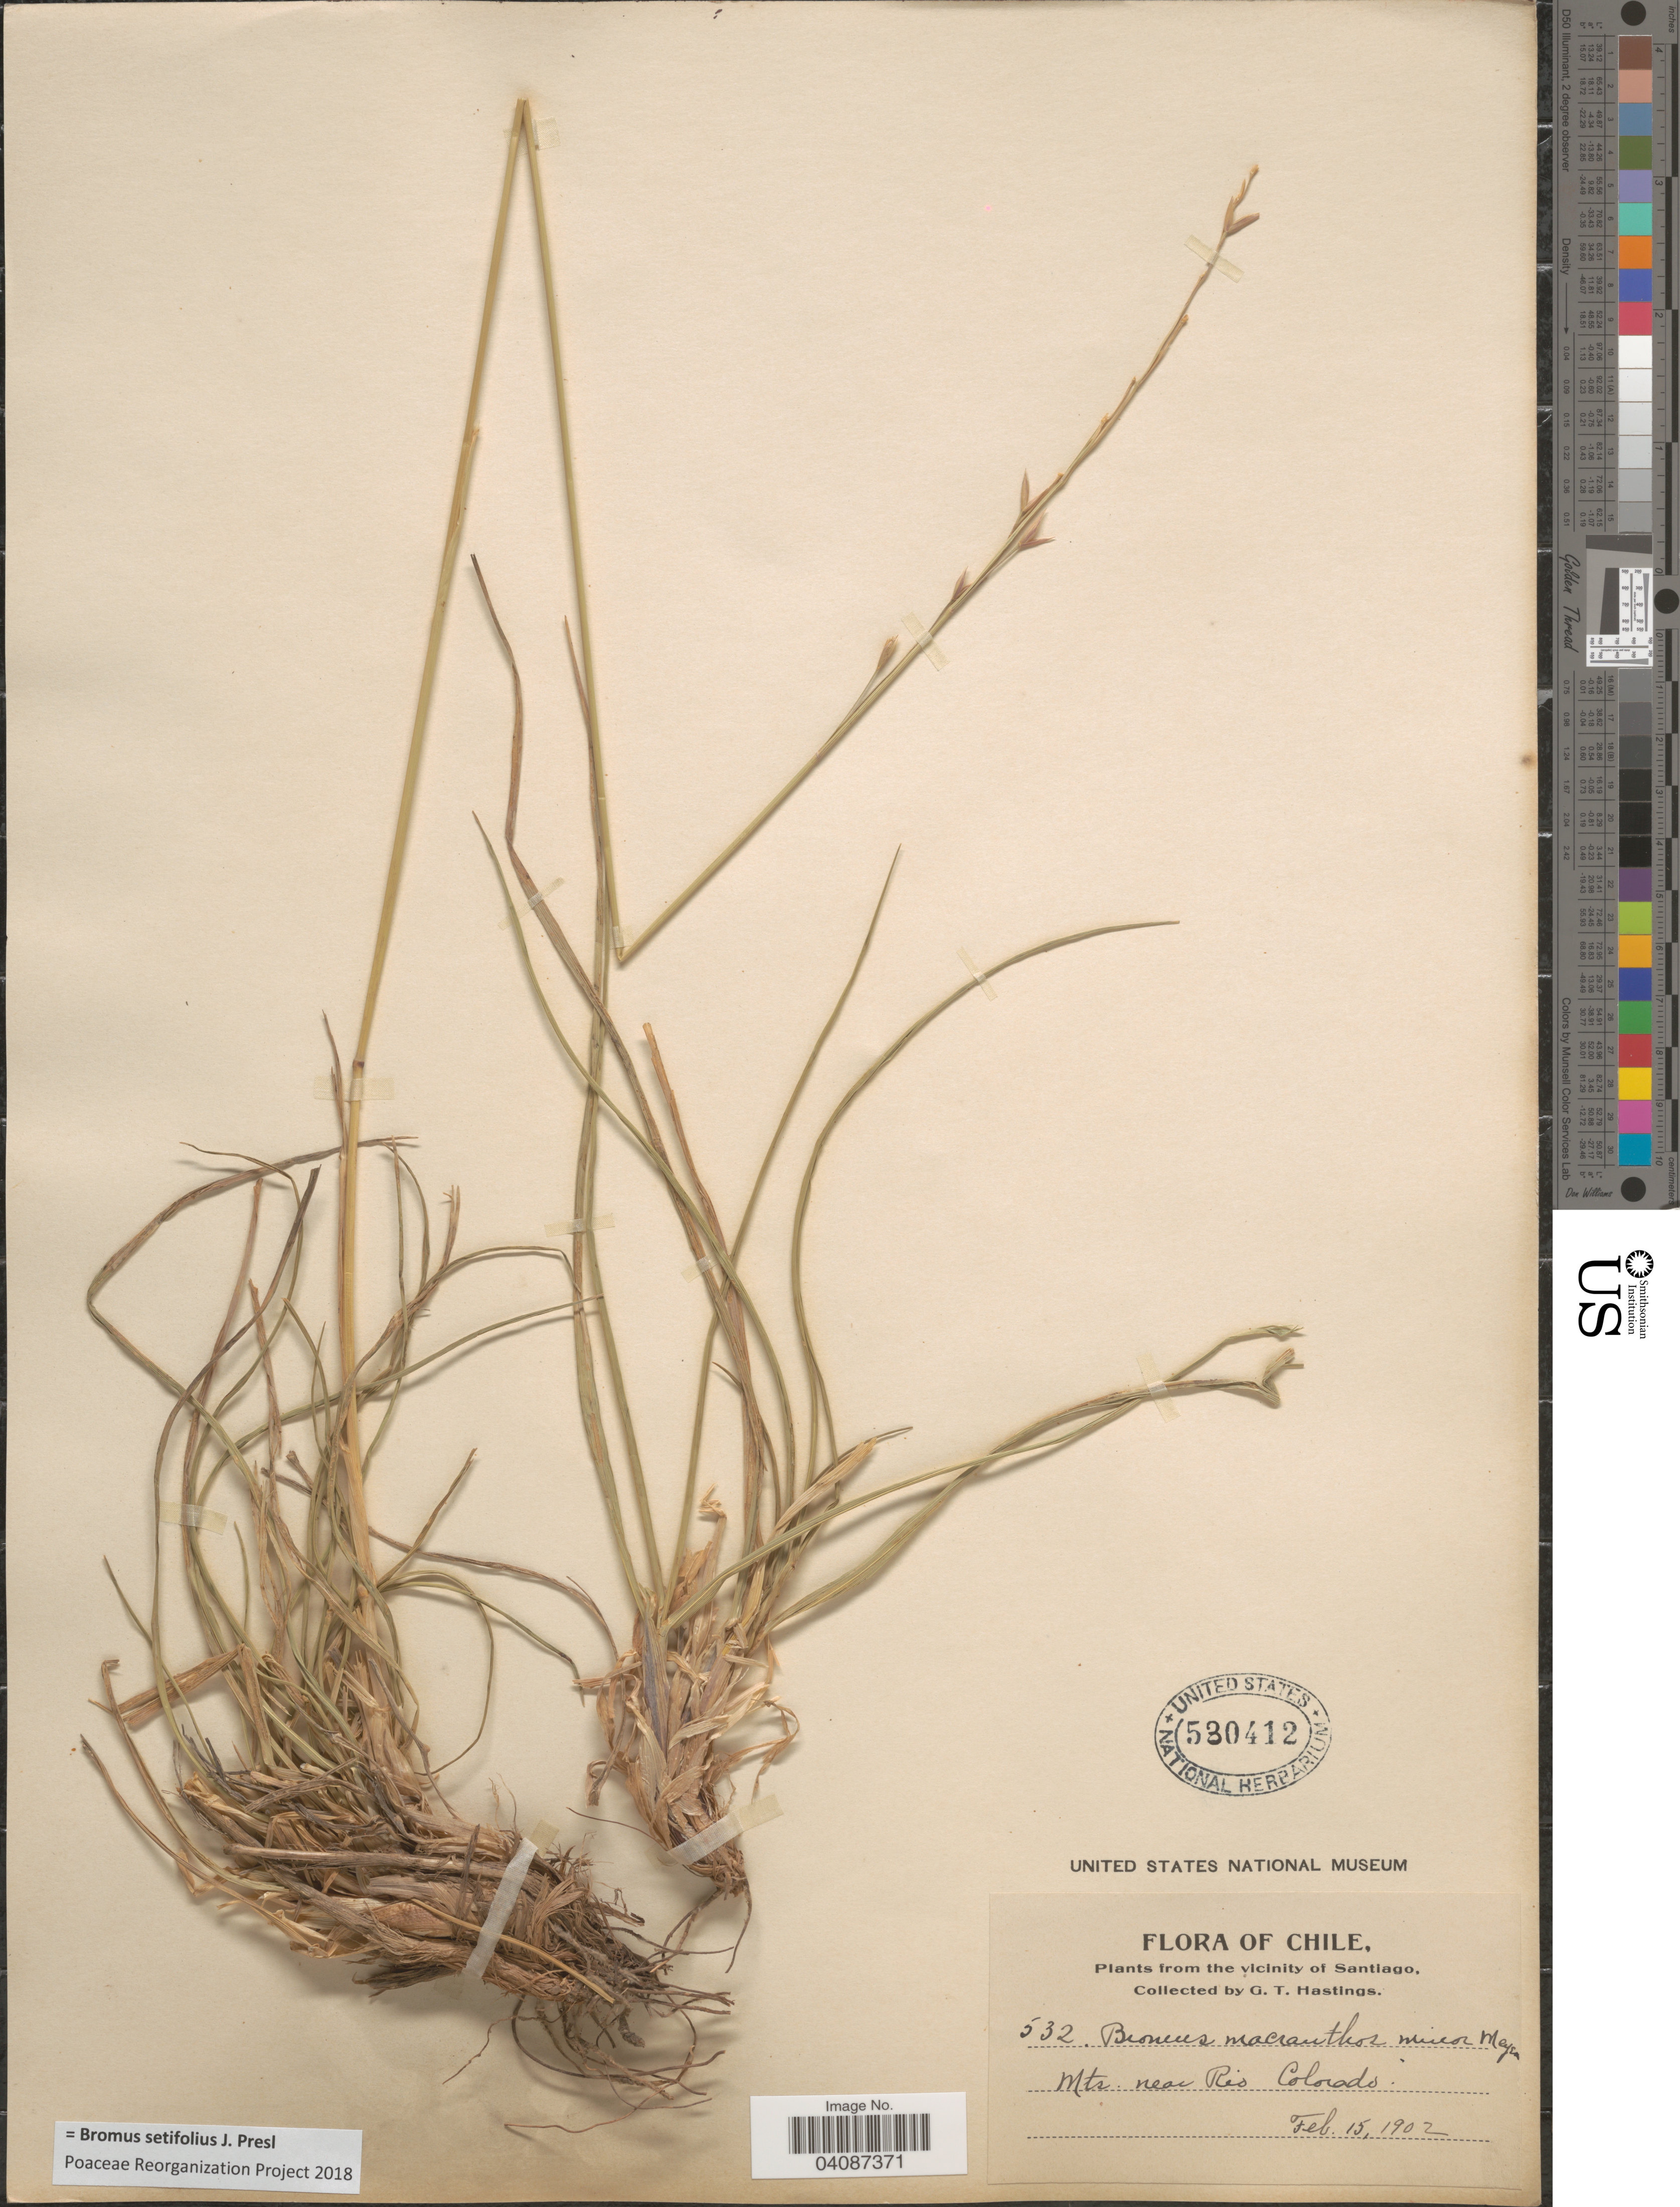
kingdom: Plantae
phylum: Tracheophyta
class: Liliopsida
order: Poales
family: Poaceae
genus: Bromus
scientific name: Bromus setifolius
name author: J. Presl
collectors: G. Hastings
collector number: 532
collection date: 1902-02-15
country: Chile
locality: Vicinity of Santiago. Mts. near Rio Colorado.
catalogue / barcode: US 530412